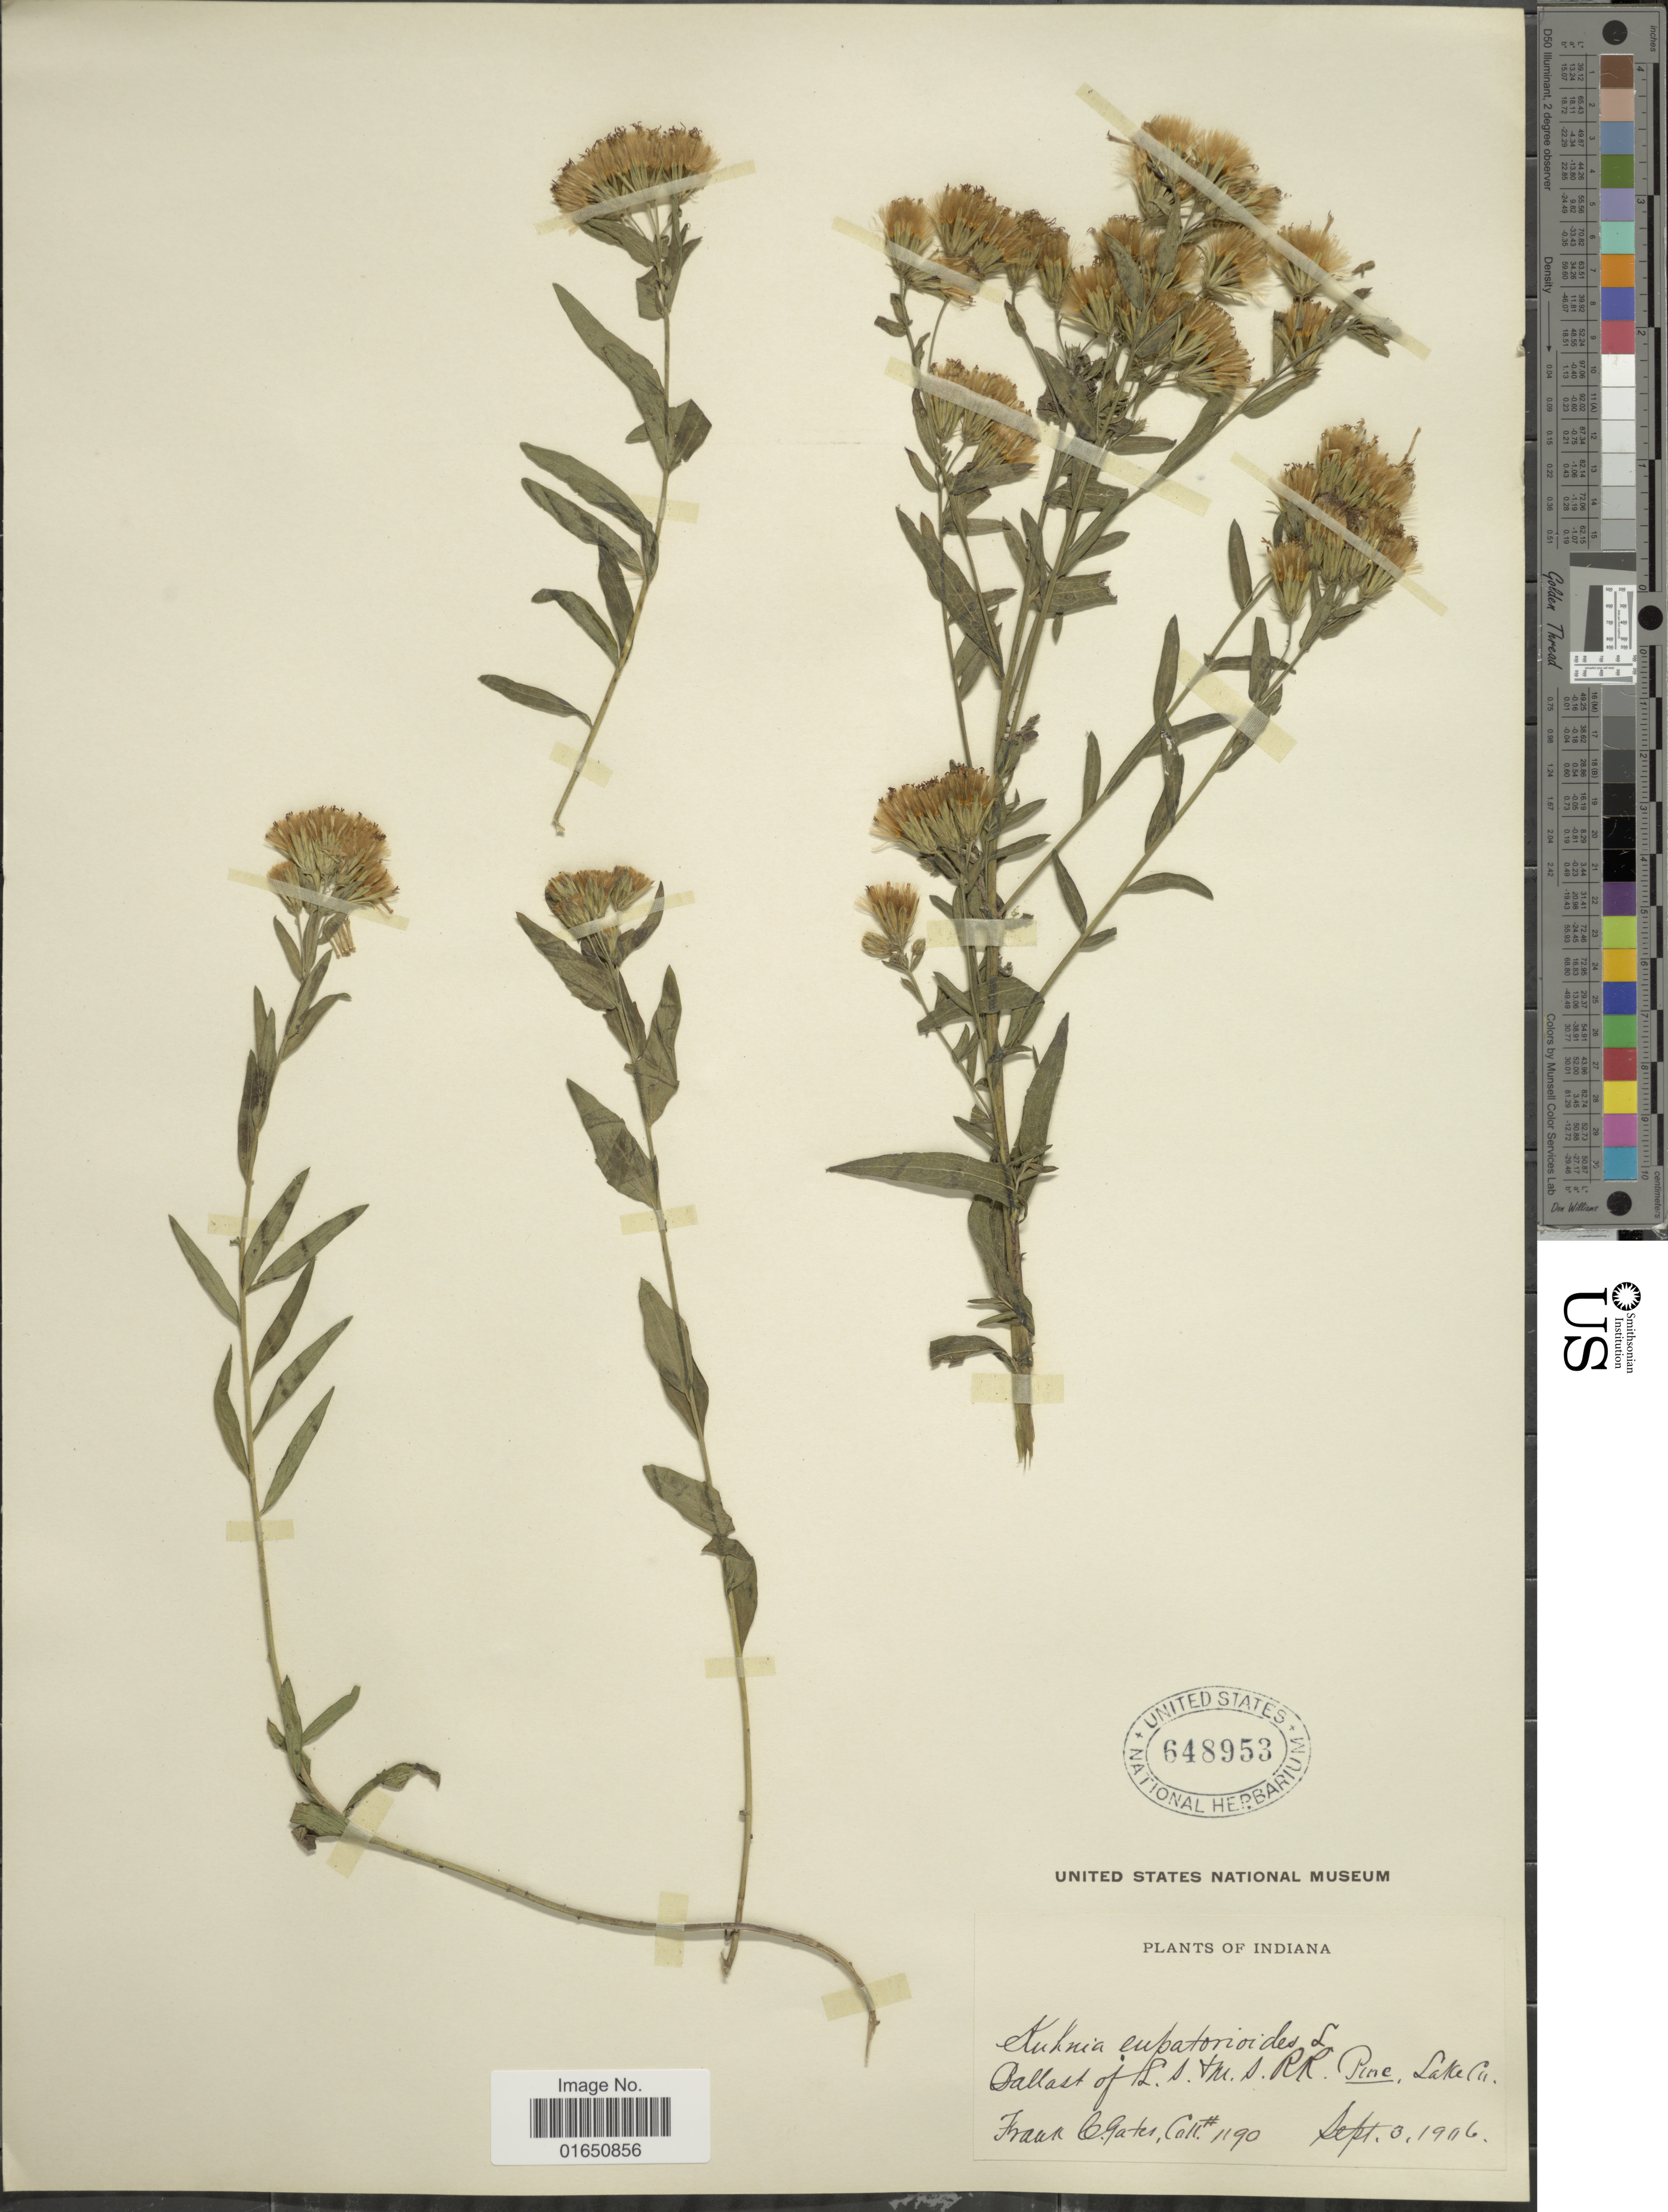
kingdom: Plantae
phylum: Tracheophyta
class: Magnoliopsida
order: Asterales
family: Asteraceae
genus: Brickellia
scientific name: Brickellia eupatorioides var. corymbulosa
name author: (Torr. & A. Gray) Shinners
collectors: F. C. Gates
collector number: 1190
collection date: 1906-09-03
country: United States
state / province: Indiana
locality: Ballast of L.S. mts. S. RR. Pine, Lake Co.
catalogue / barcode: US 648953